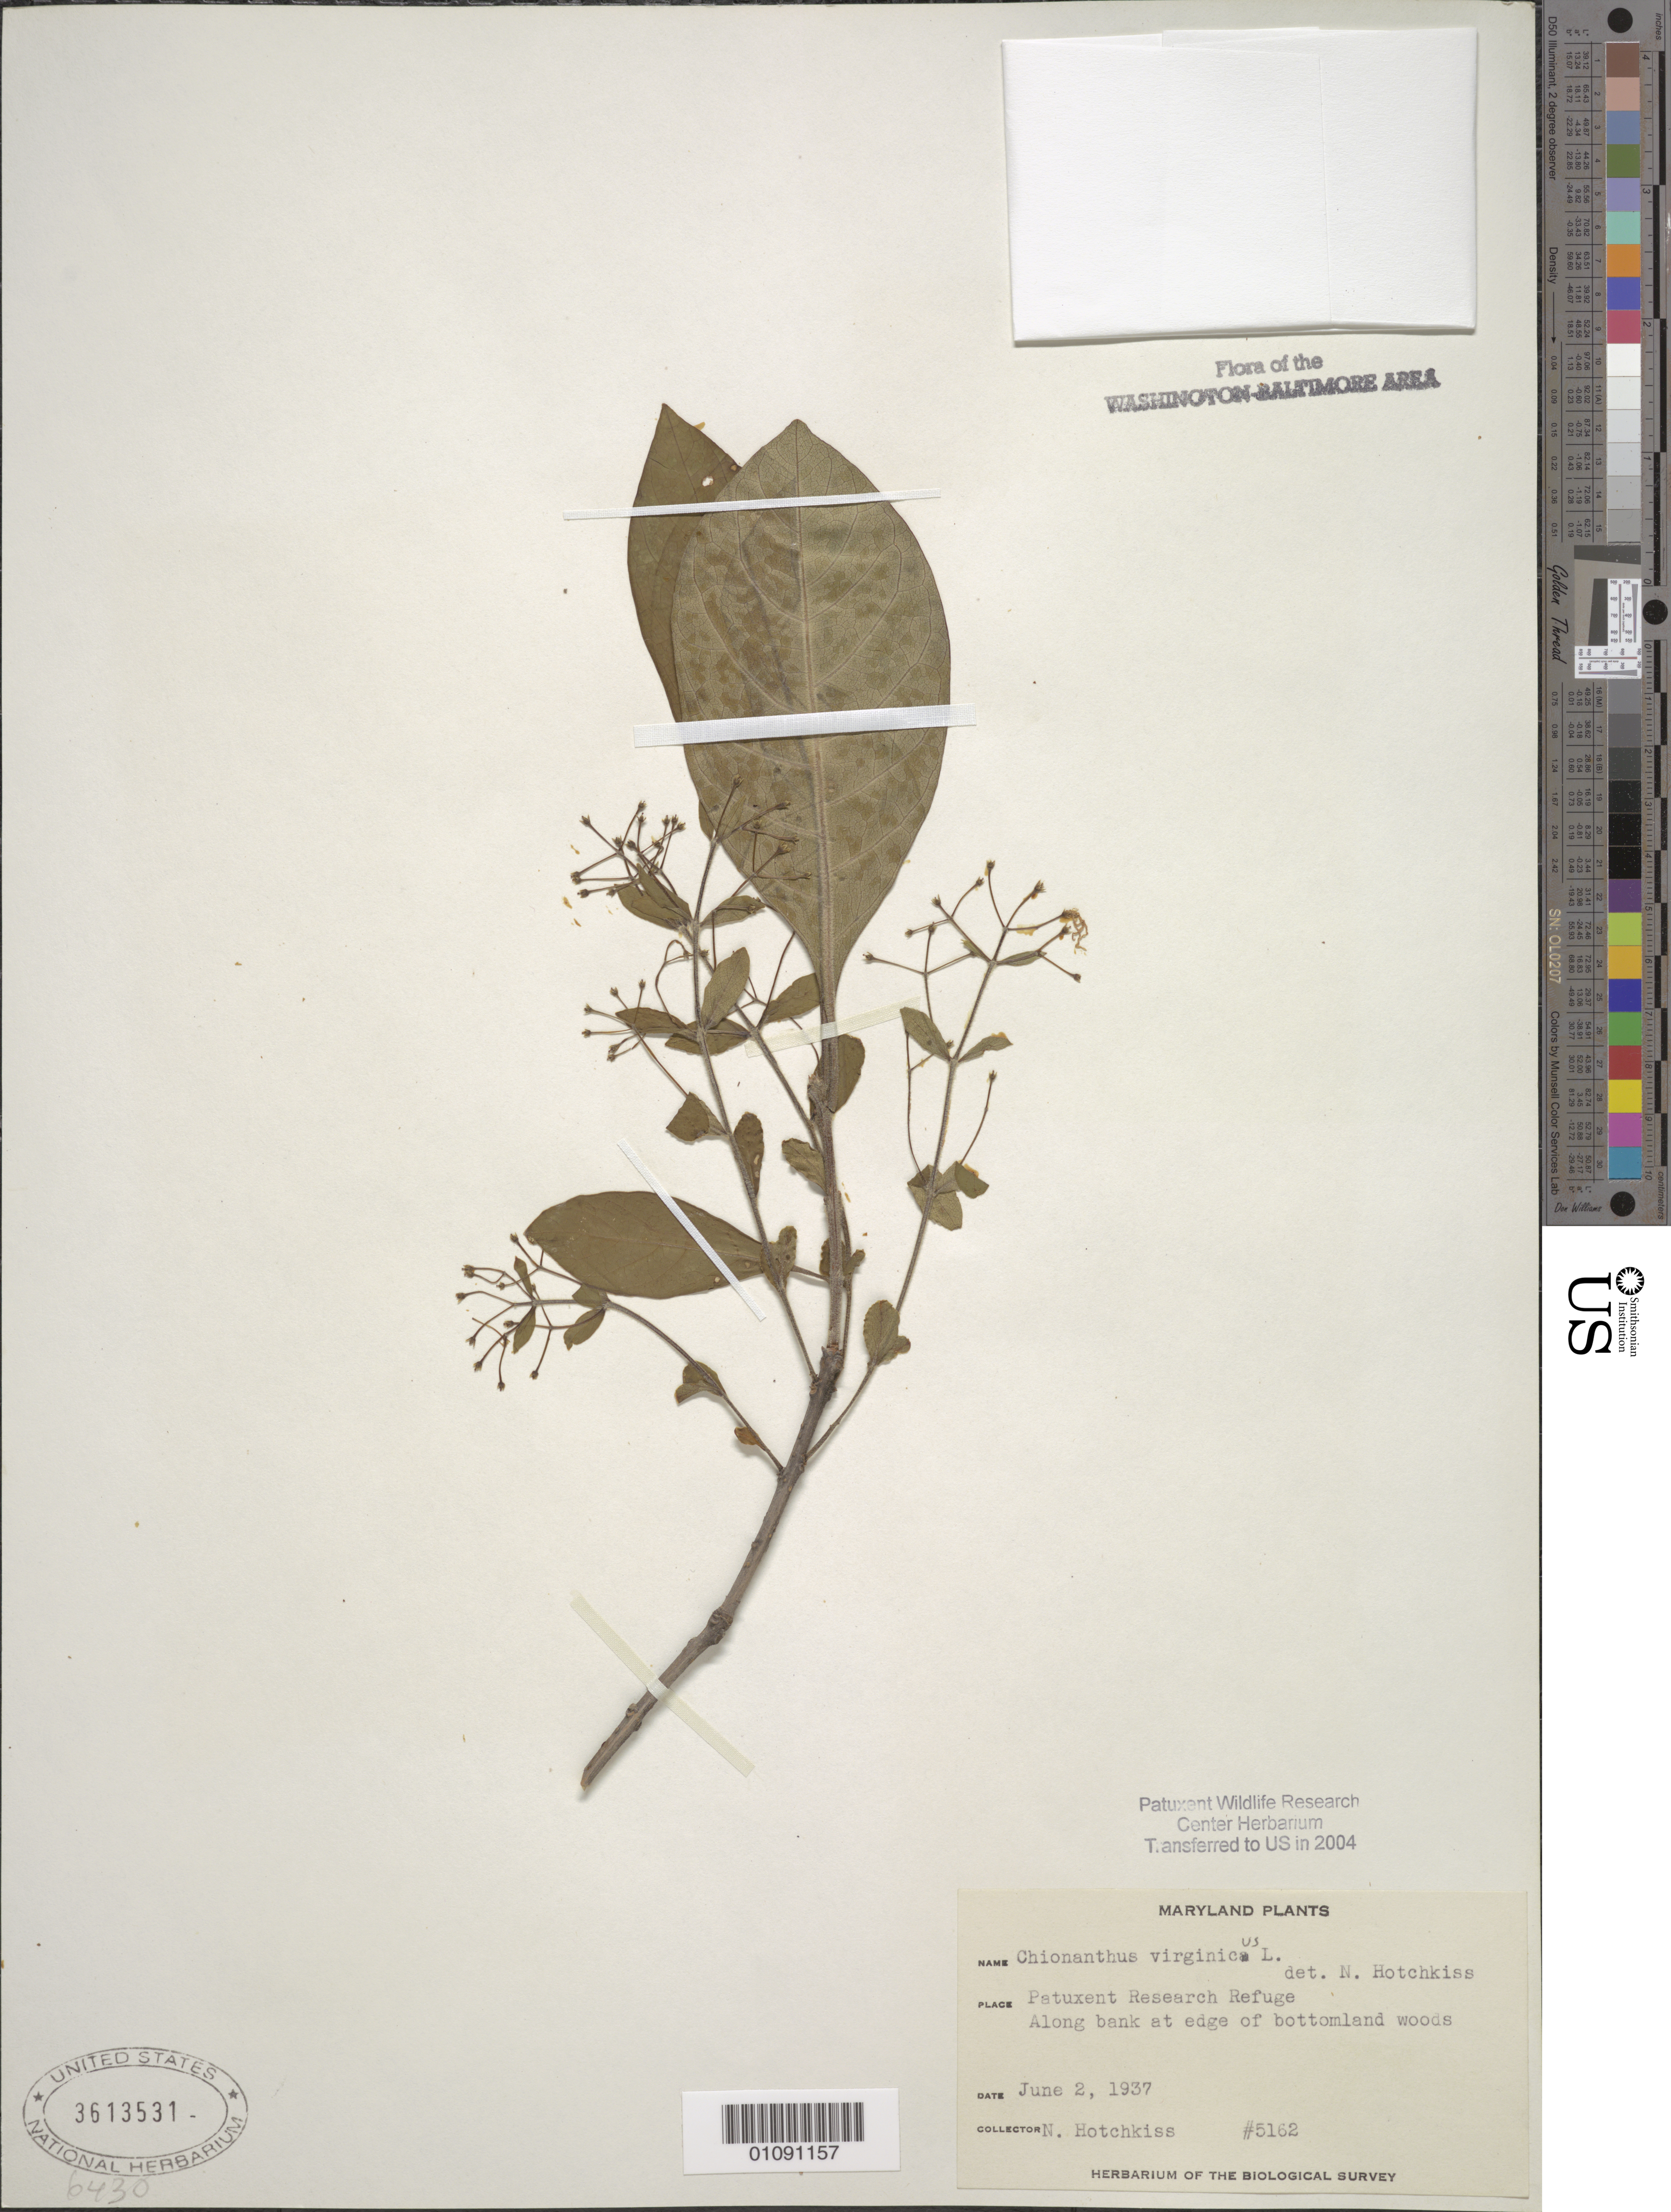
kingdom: Plantae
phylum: Tracheophyta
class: Magnoliopsida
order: Lamiales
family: Oleaceae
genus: Chionanthus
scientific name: Chionanthus virginicus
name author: L.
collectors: N. Hotchkiss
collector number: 5162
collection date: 1937-06-02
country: United States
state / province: Maryland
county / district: Prince George's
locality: Patuxent Wildlife Refuge.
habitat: Along bank at edge of bottomland woods.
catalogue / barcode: US 3613531